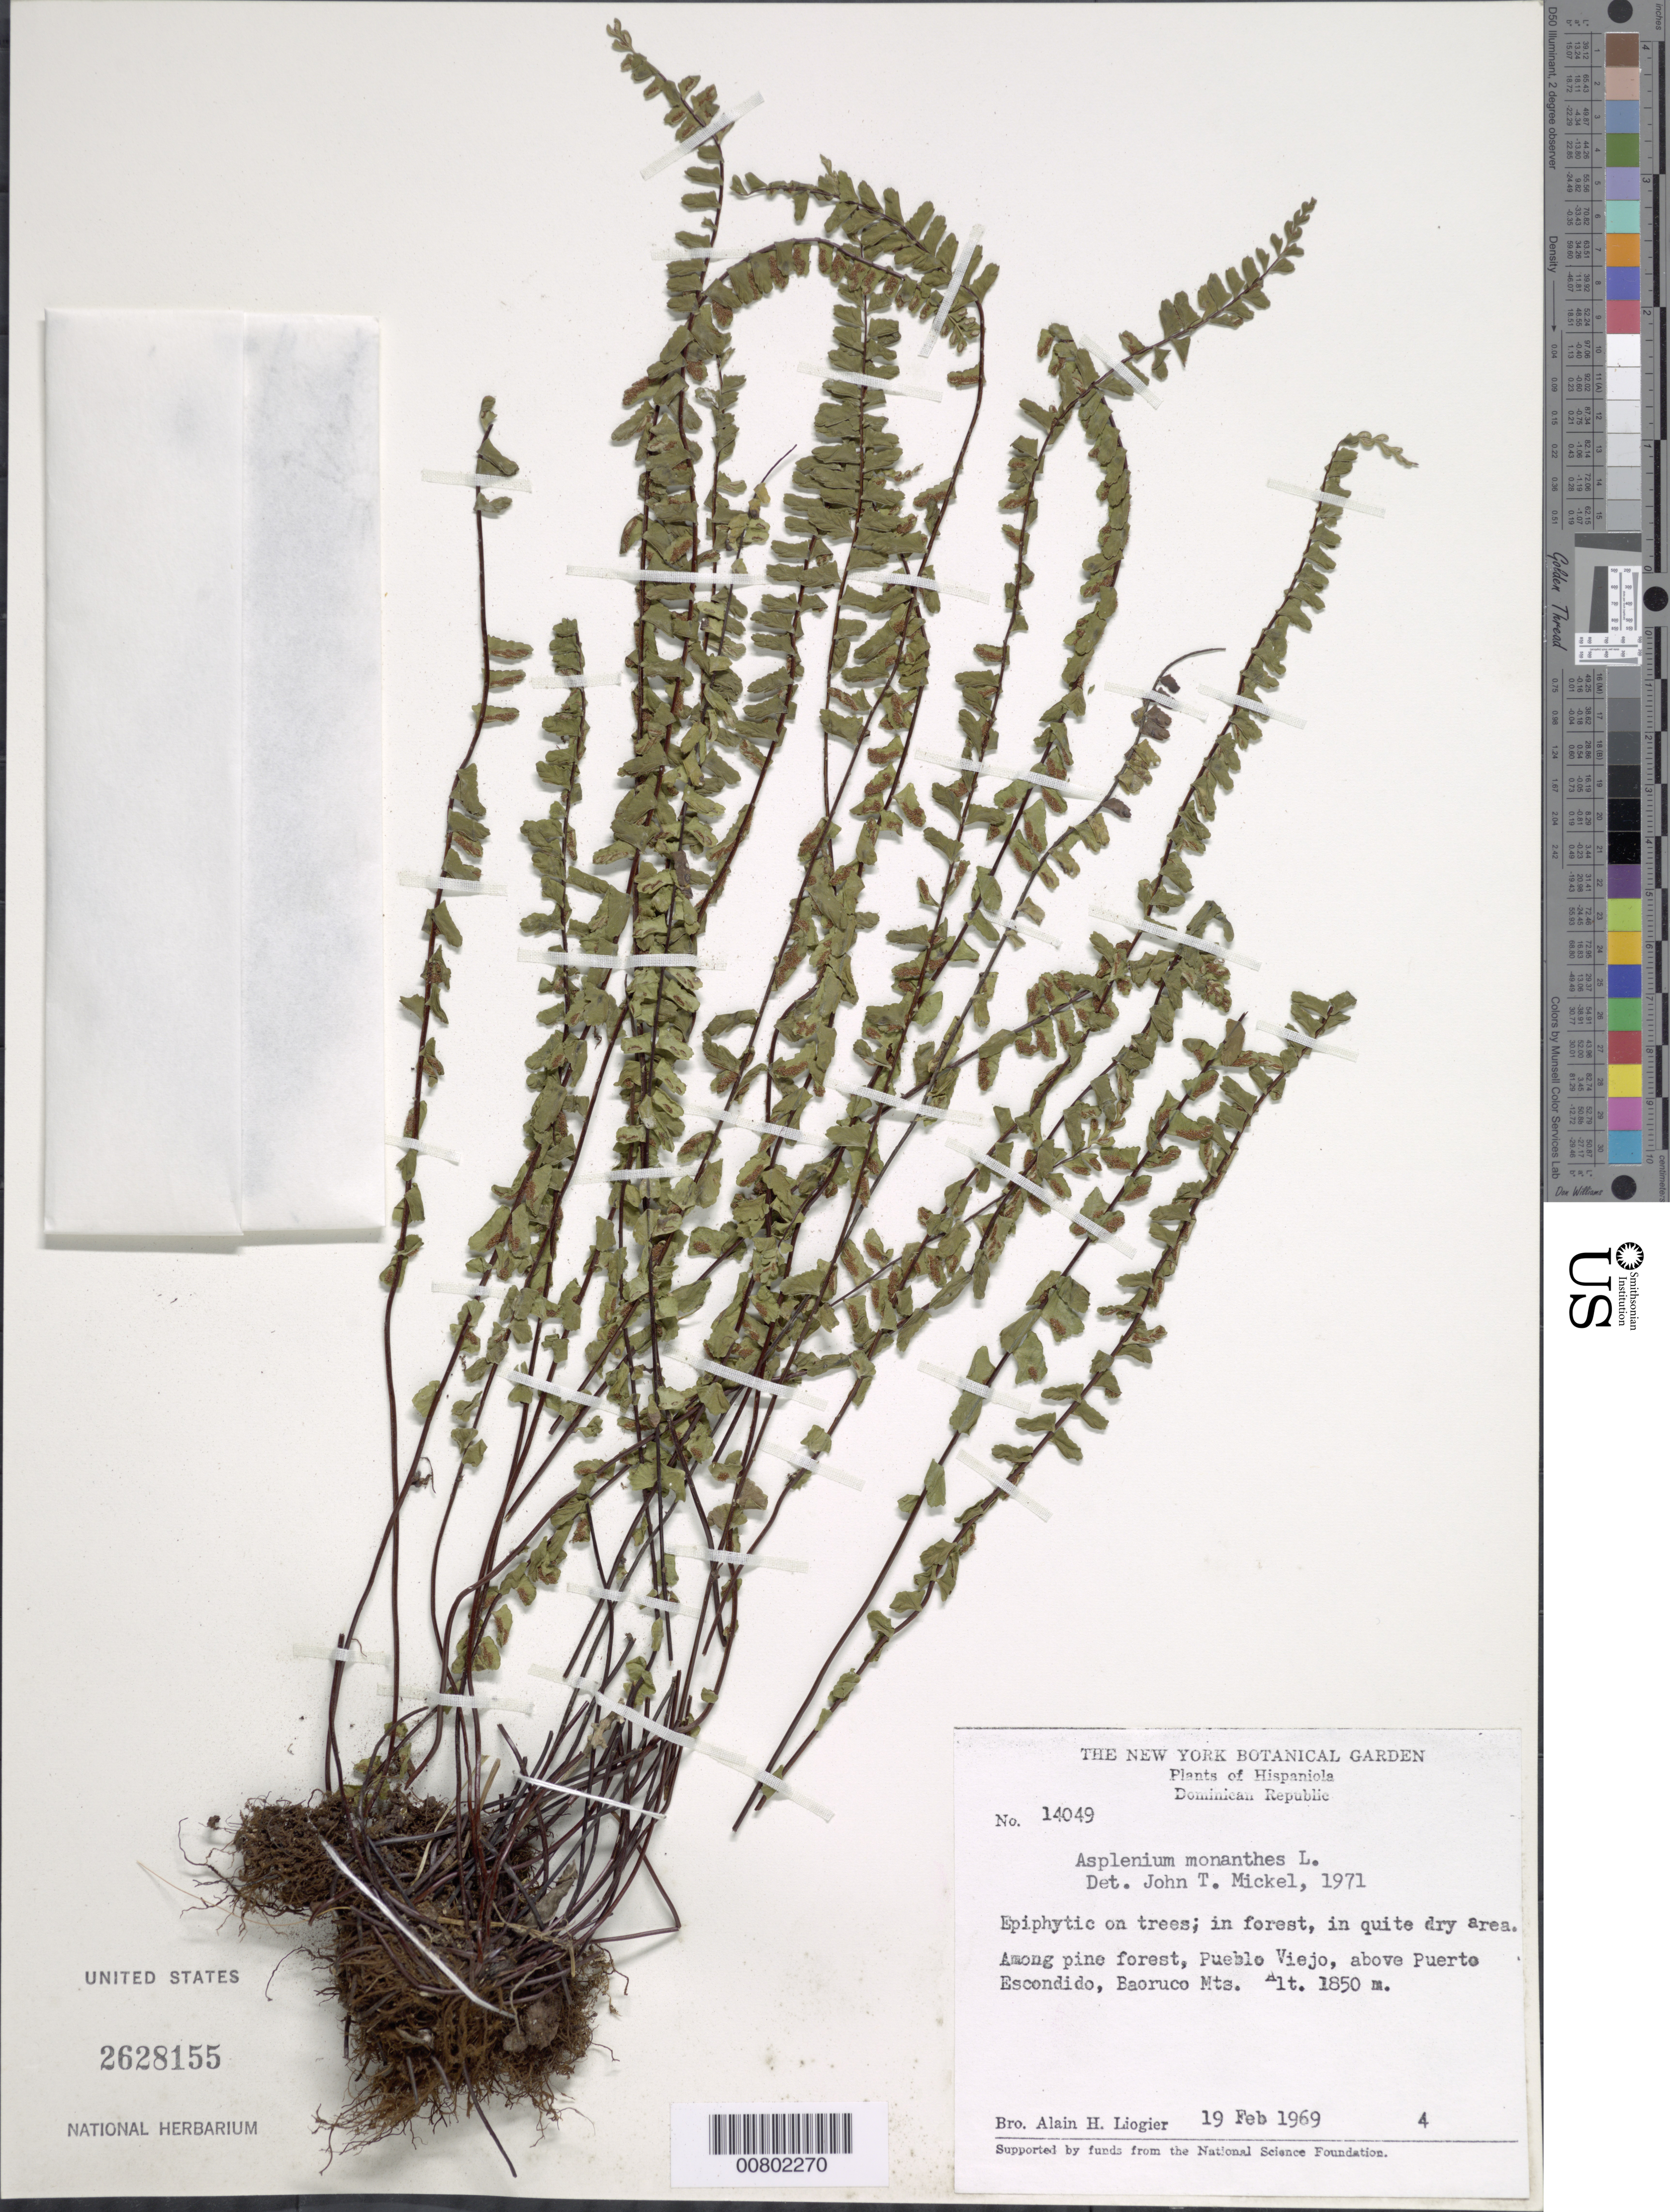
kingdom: Plantae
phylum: Tracheophyta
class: Polypodiopsida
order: Polypodiales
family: Aspleniaceae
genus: Asplenium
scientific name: Asplenium monanthes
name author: L.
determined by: Mickel, J. T., (NY), New York Botanical Garden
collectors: A. H. Liogier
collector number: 14049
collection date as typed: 19 Feb 1969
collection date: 1969-02-19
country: Dominican Republic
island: Hispaniola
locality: Pueblo Viejo, above Puerto Escondido, Baoruco Mts.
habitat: Pine forest, in quite dry area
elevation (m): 1850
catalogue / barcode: US 2628155